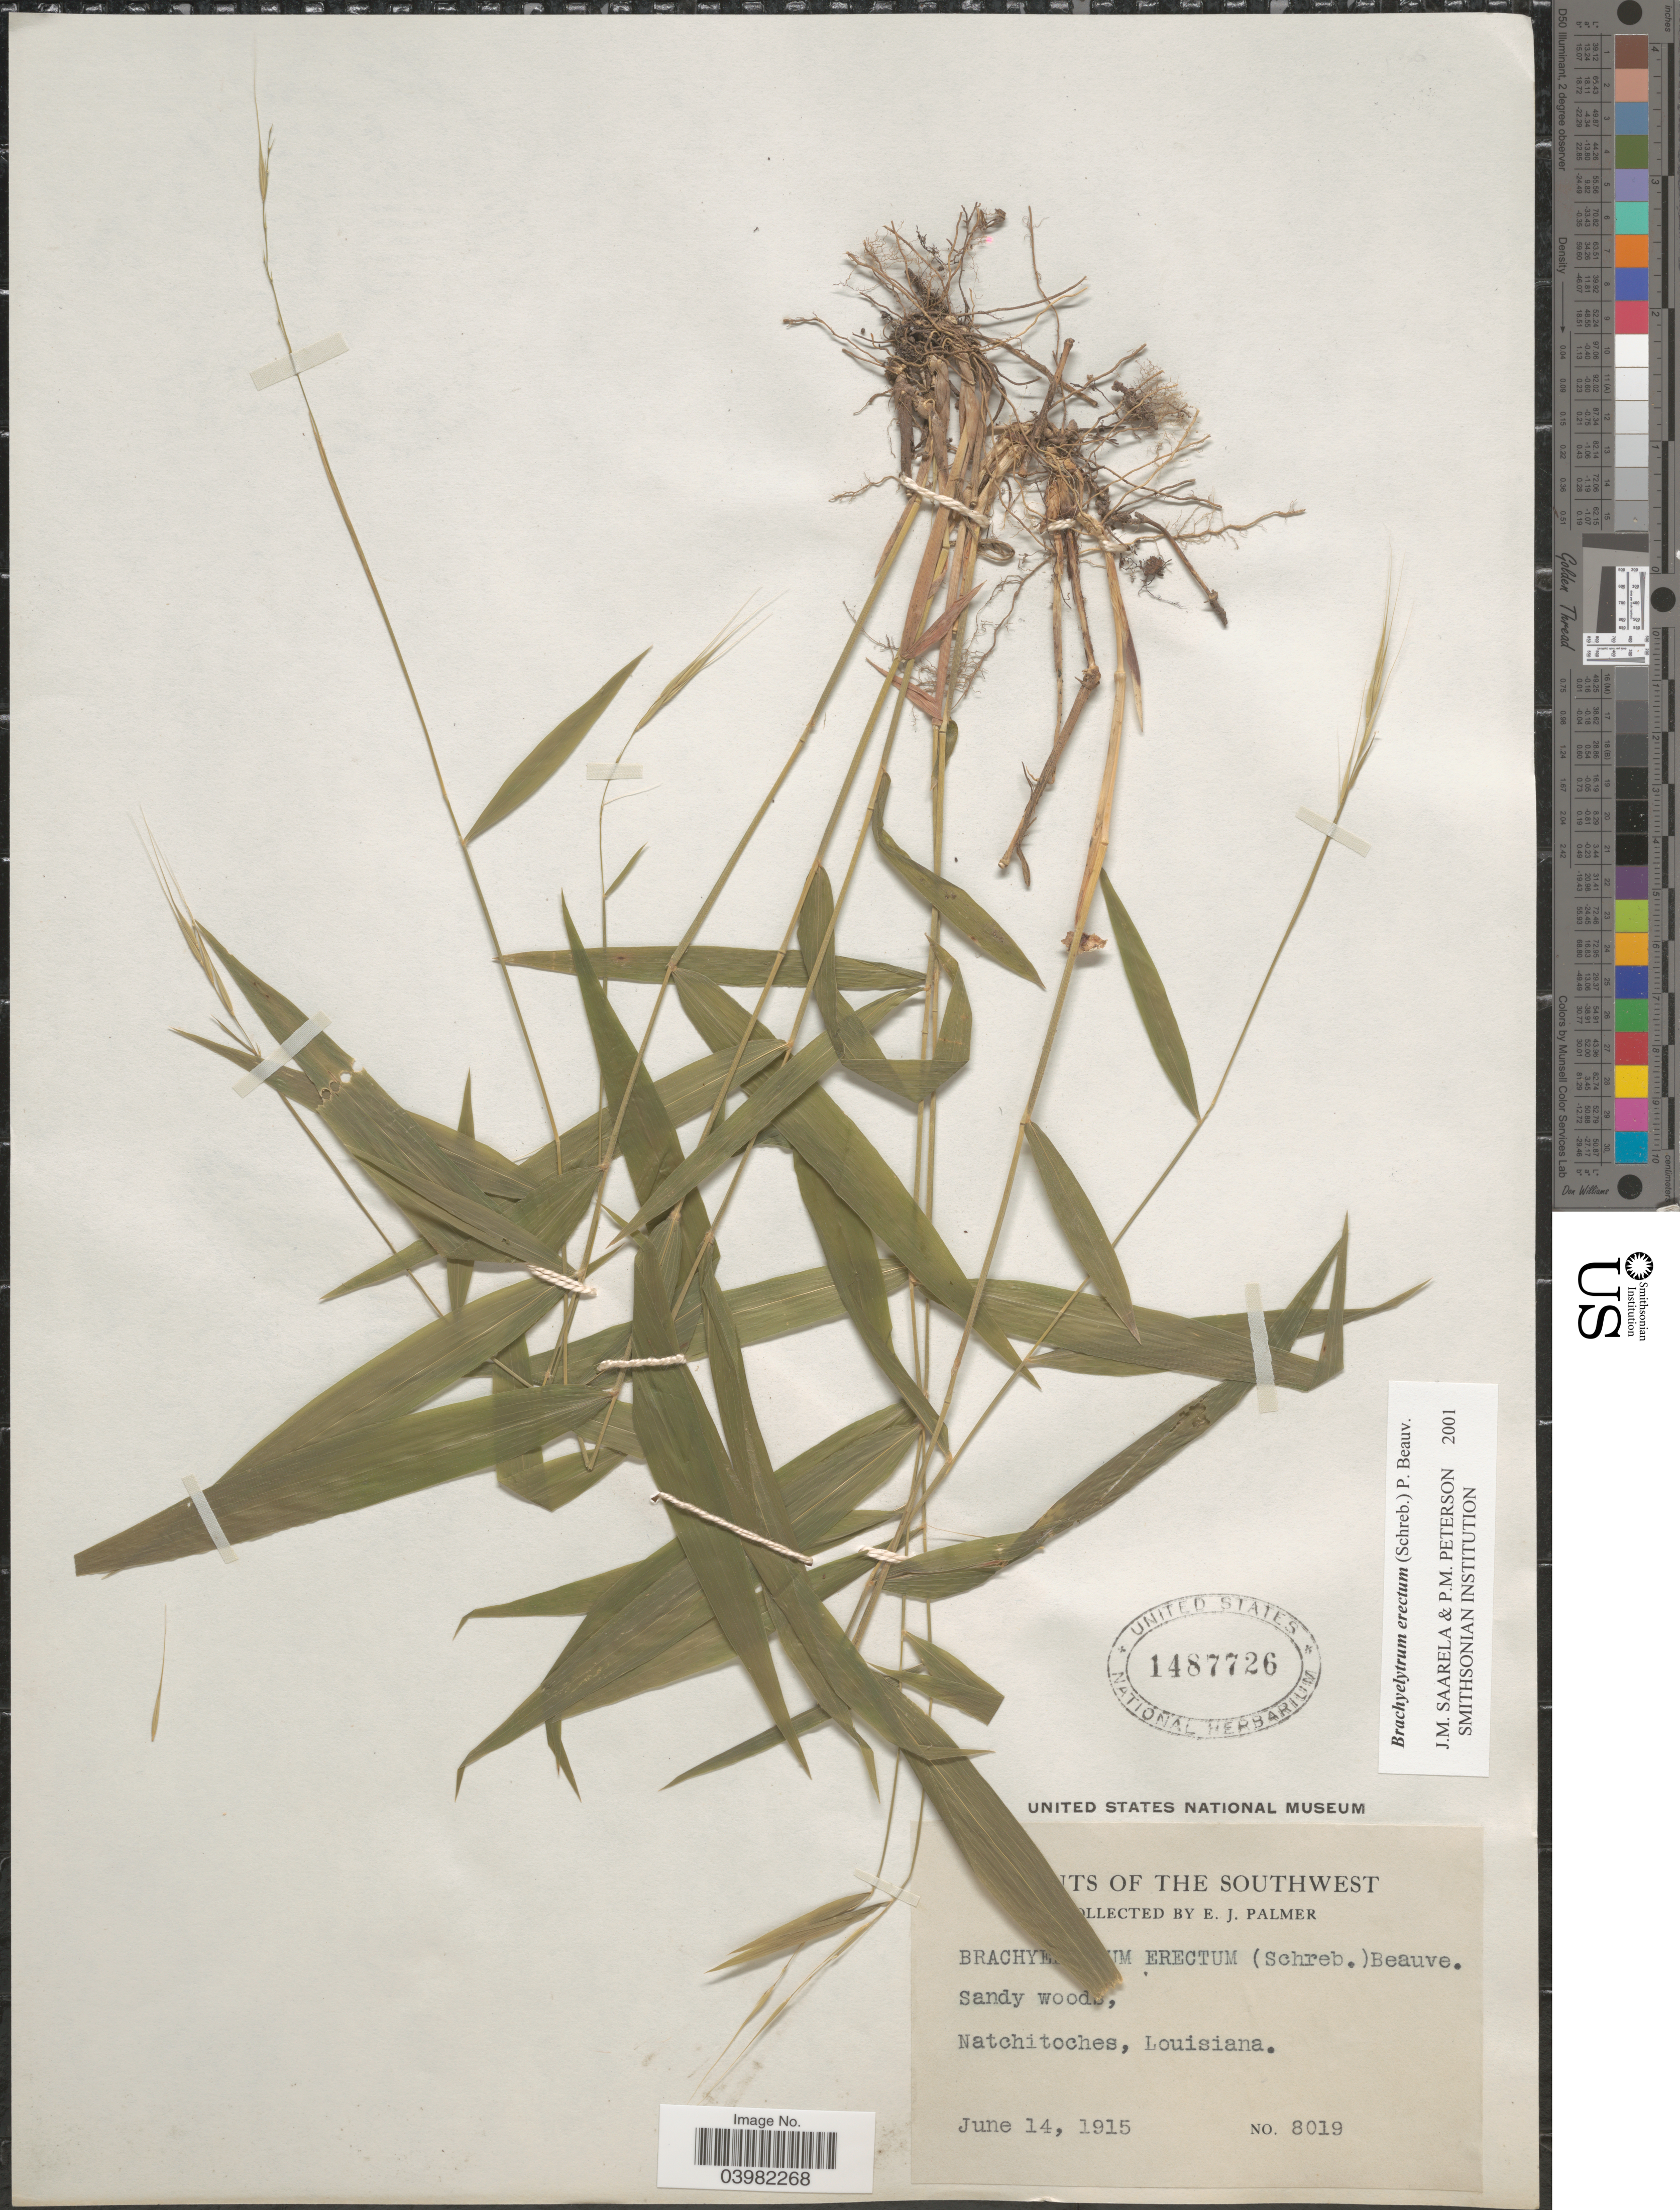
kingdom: Plantae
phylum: Tracheophyta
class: Liliopsida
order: Poales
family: Poaceae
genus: Brachyelytrum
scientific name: Brachyelytrum erectum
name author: (Schreb.) P. Beauv.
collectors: E. J. Palmer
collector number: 8019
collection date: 1915-06-14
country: United States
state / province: Louisiana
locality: The Southwest. Natchitoches.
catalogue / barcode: US 1487726